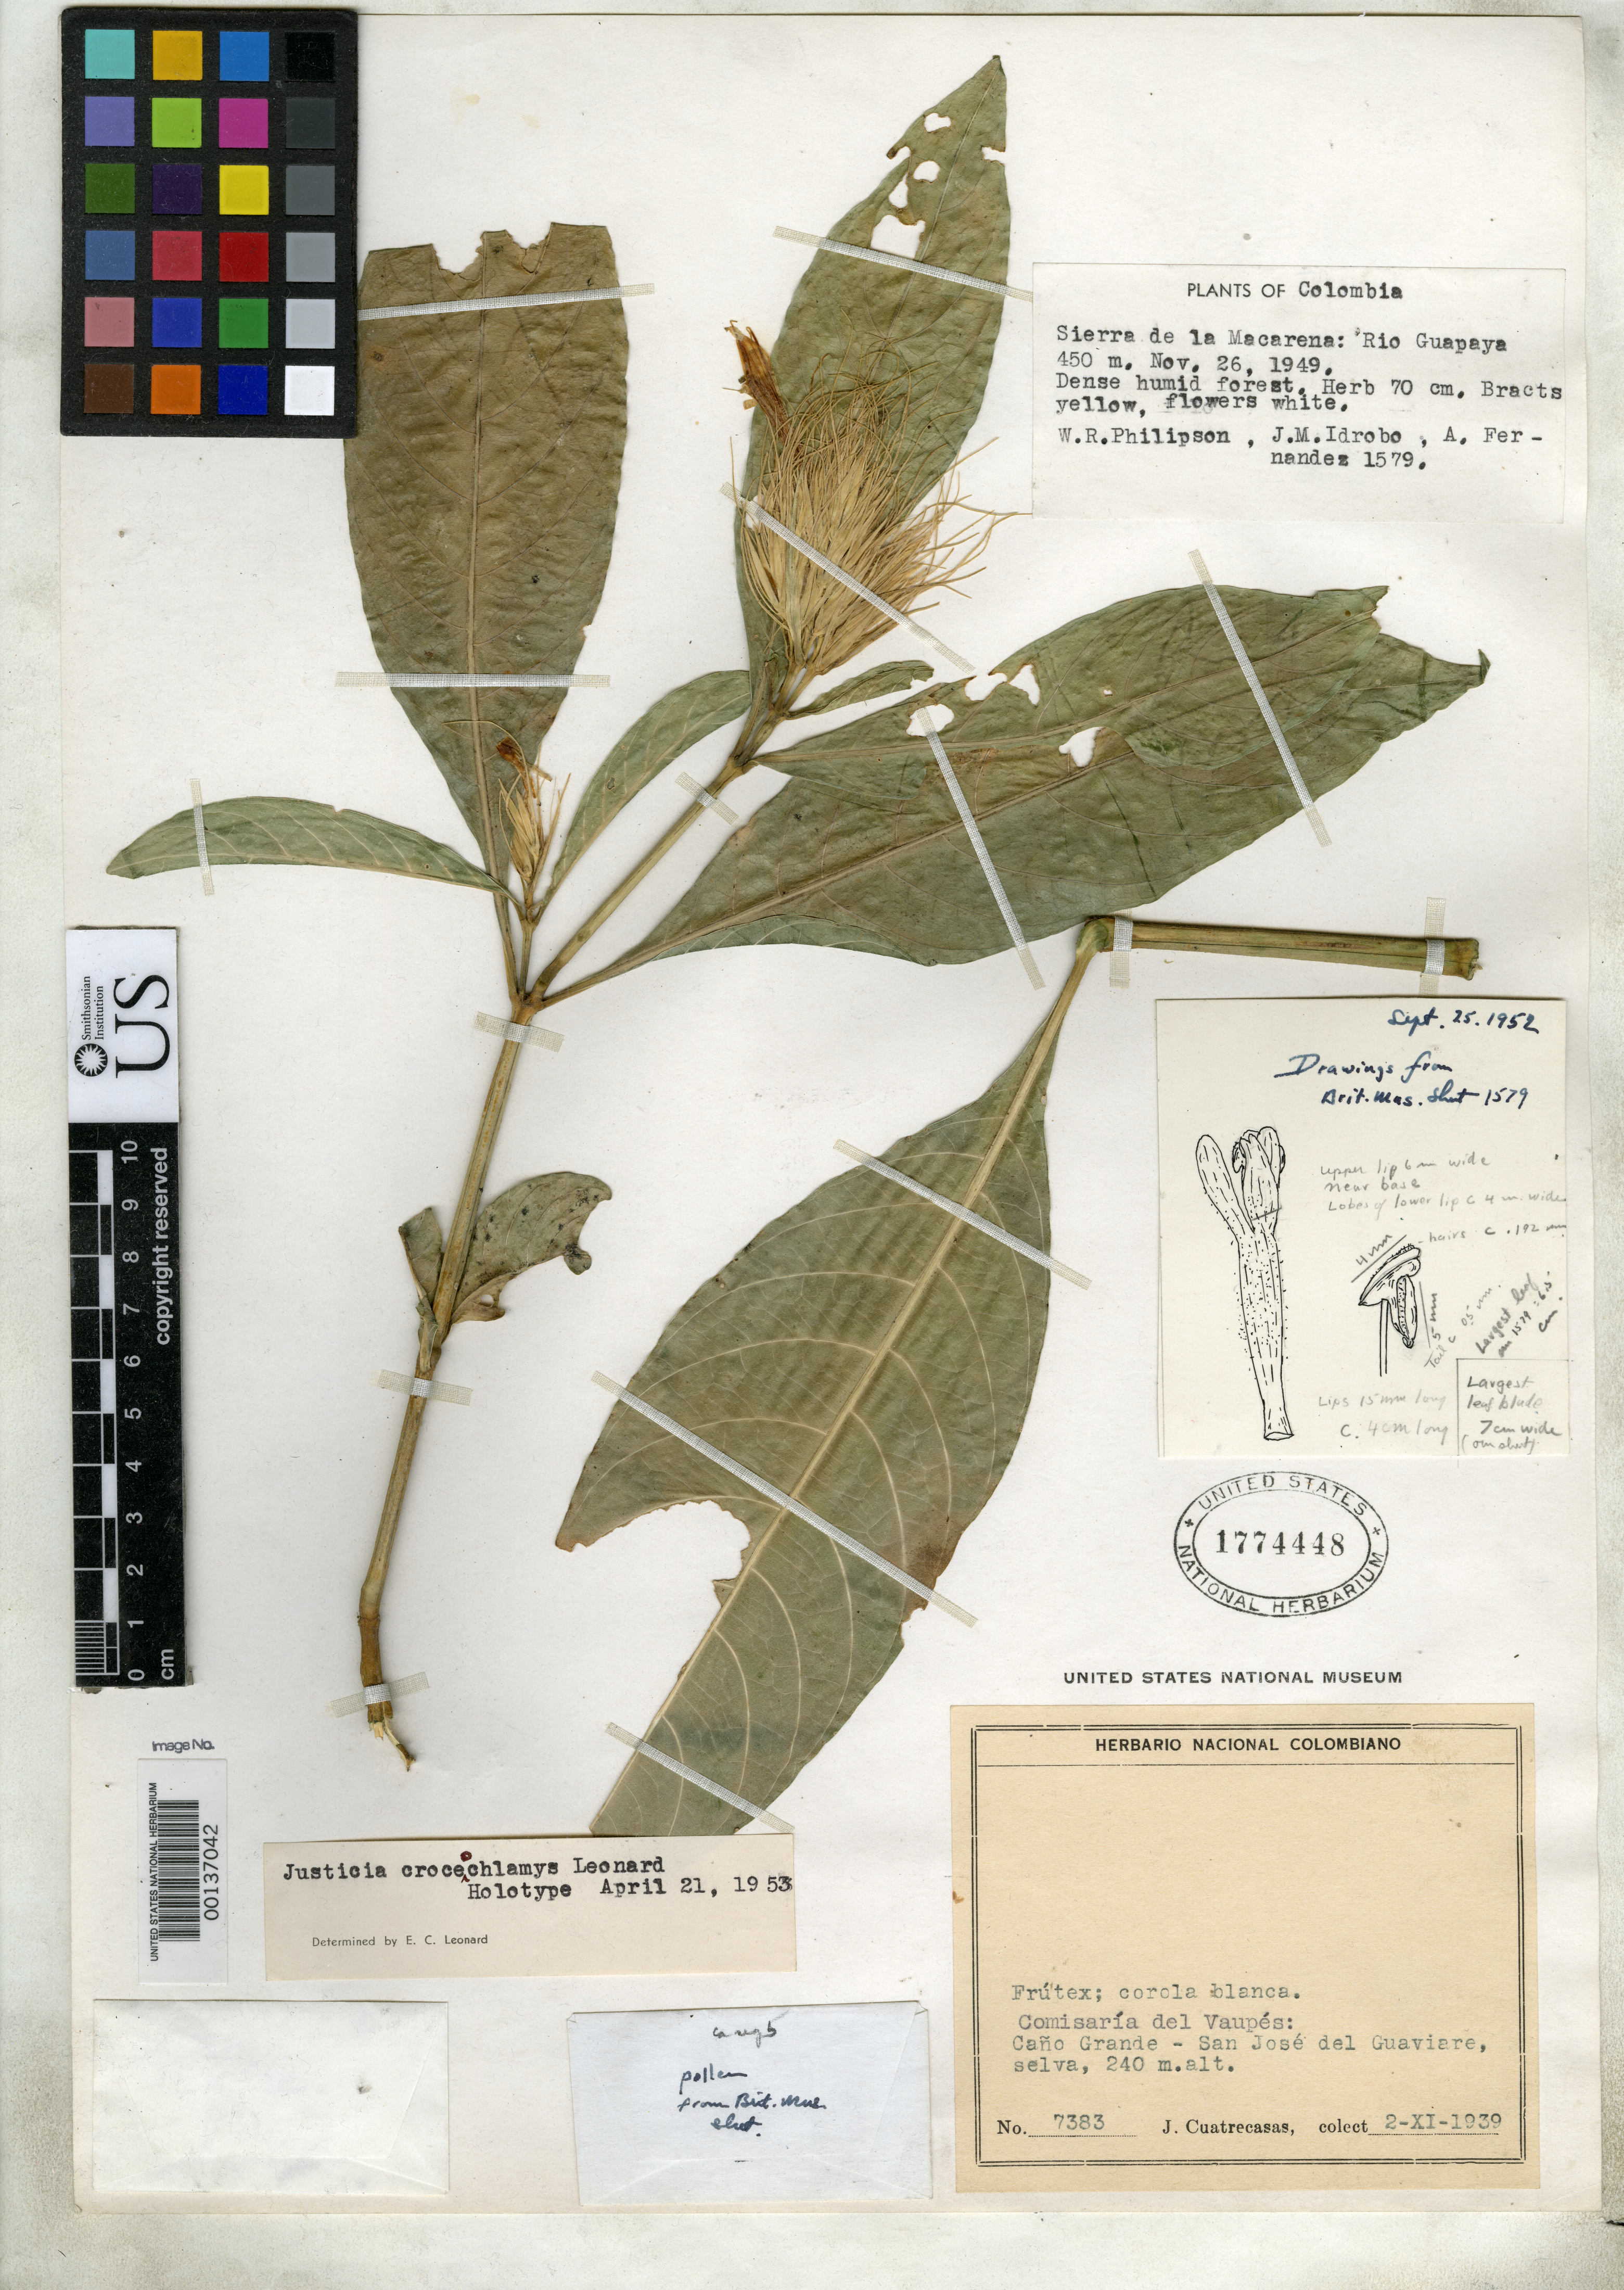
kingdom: Plantae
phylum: Tracheophyta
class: Magnoliopsida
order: Lamiales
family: Acanthaceae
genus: Justicia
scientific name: Justicia croceochlamys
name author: Leonard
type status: Holotype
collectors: J. Cuatrecasas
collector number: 7383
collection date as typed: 02 Nov 1939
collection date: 1939-11-02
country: Colombia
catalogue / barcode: US 1774448